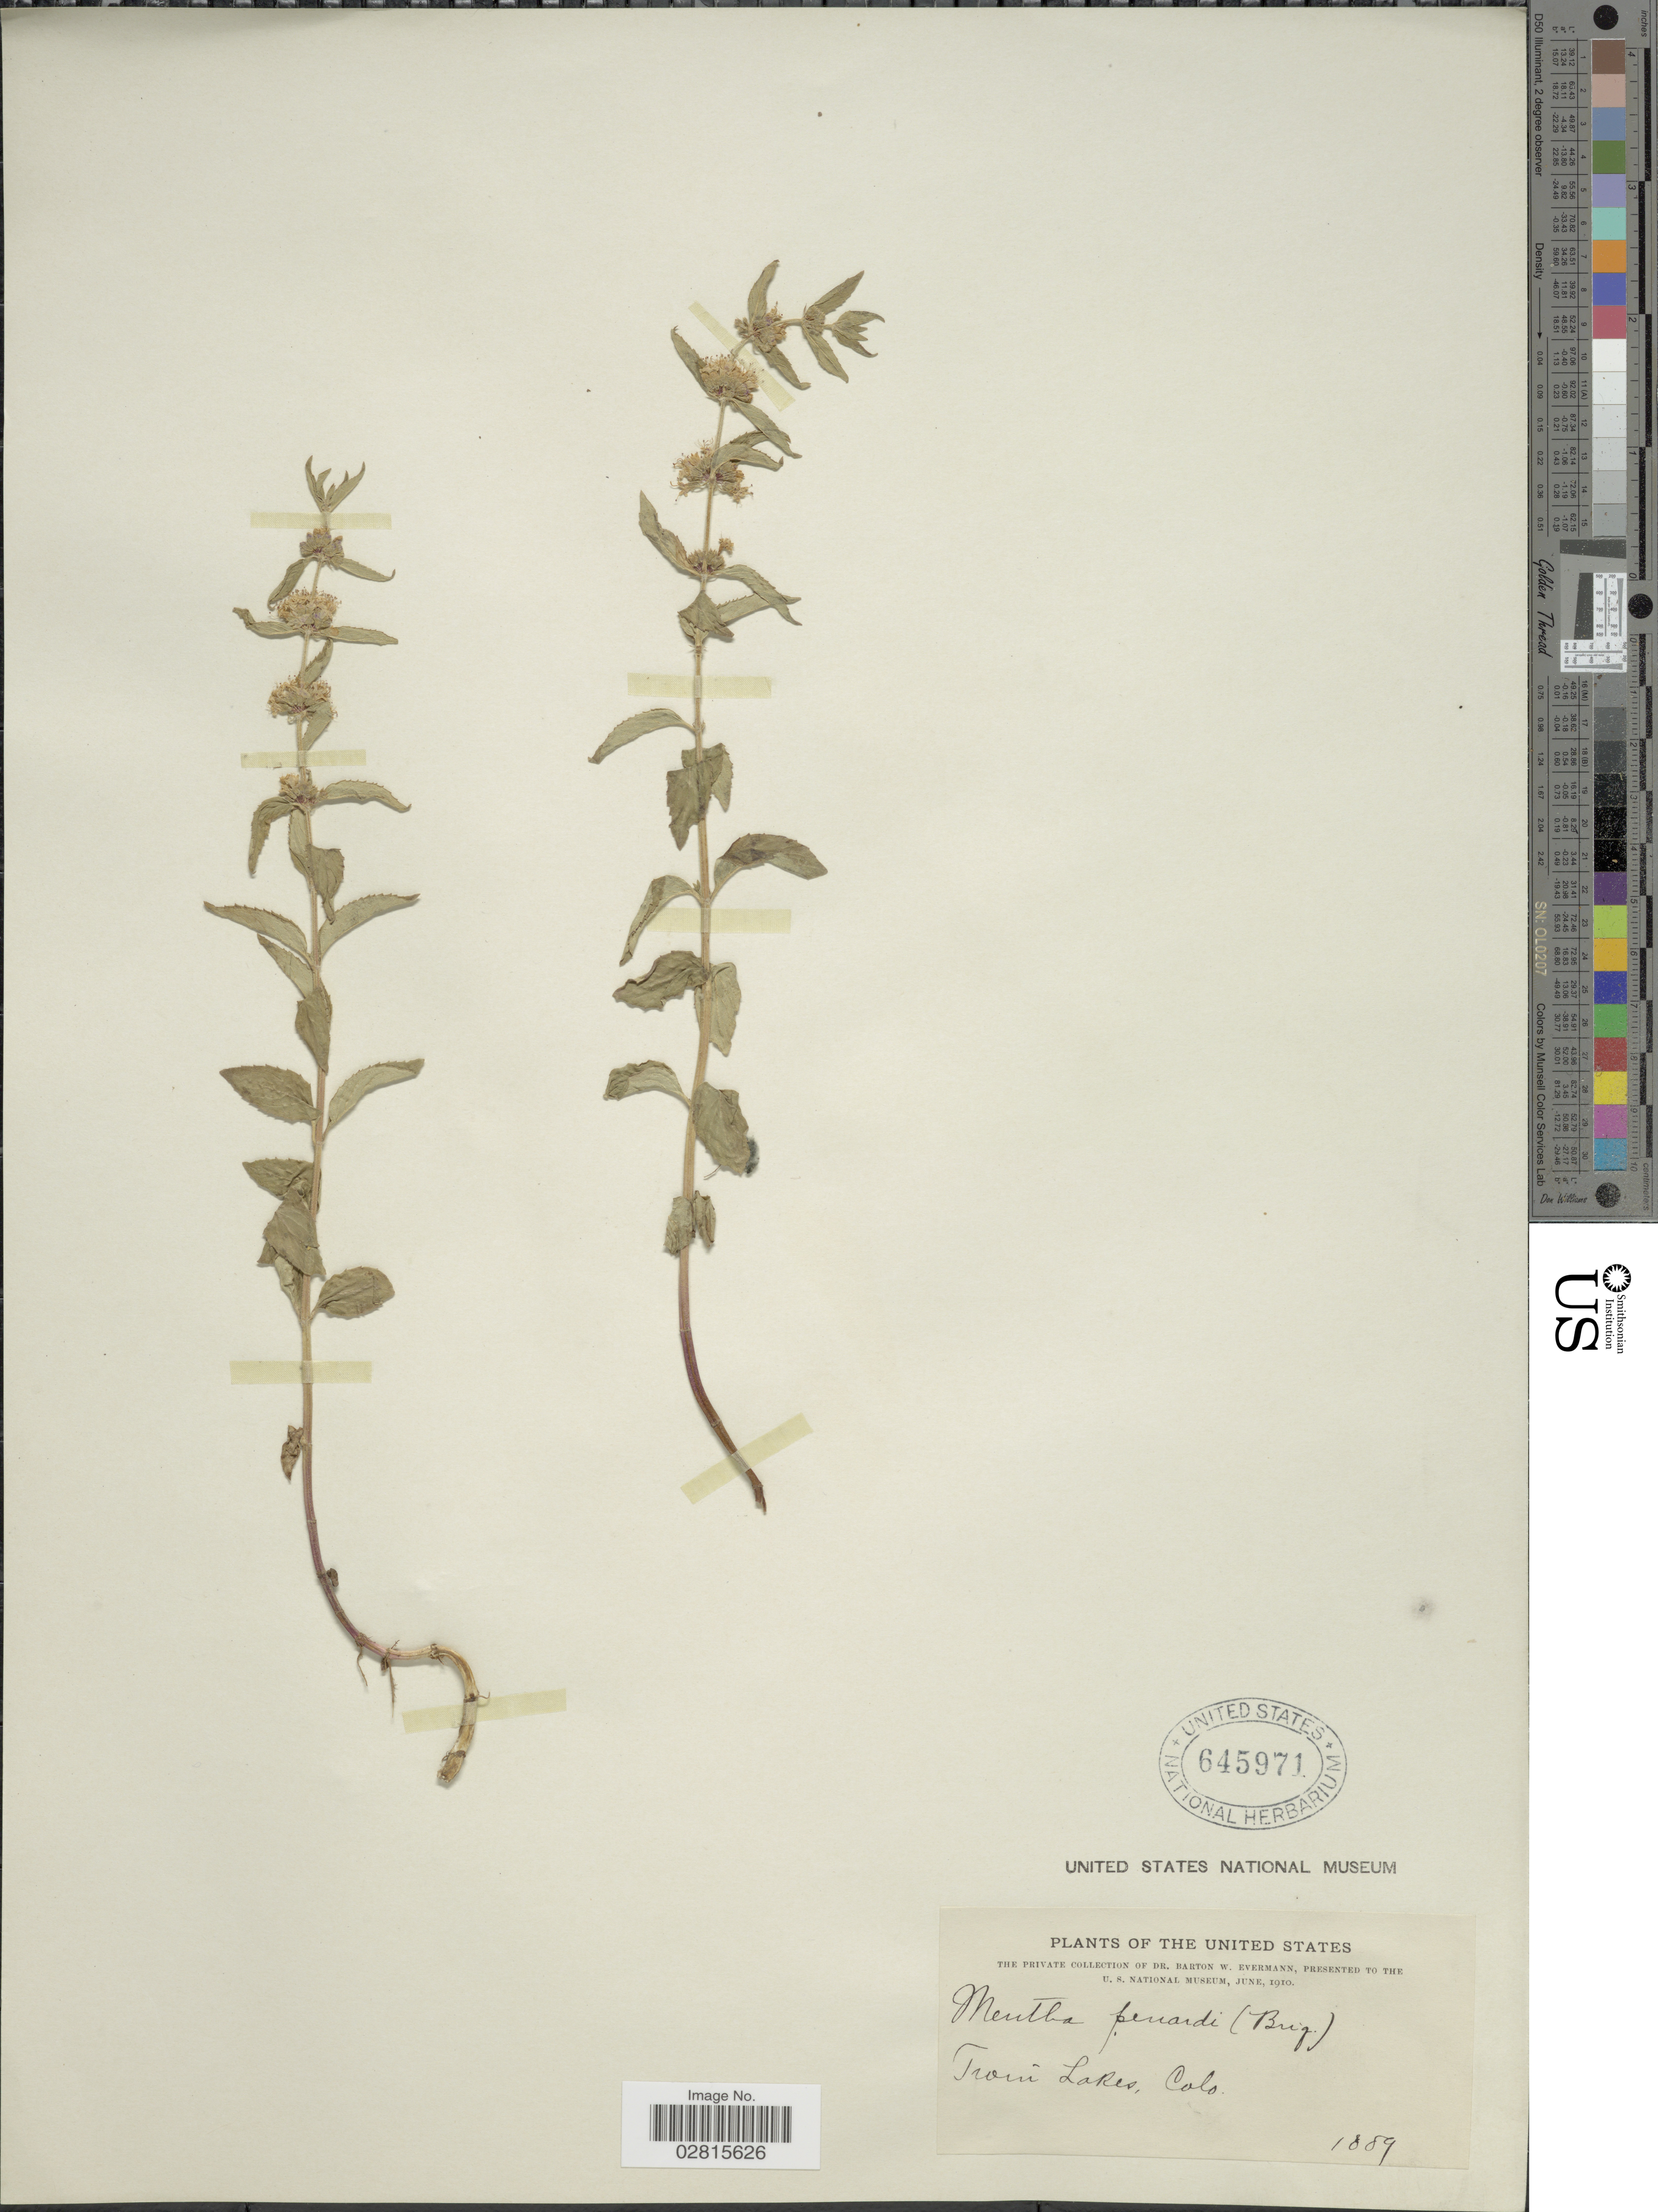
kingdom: Plantae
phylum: Tracheophyta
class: Magnoliopsida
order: Lamiales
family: Lamiaceae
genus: Mentha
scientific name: Mentha penardii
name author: (Briq.) Rydb.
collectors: B. W. Evermann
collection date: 1889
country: United States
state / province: Colorado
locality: Twin Lakes, Colo.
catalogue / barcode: US 645971